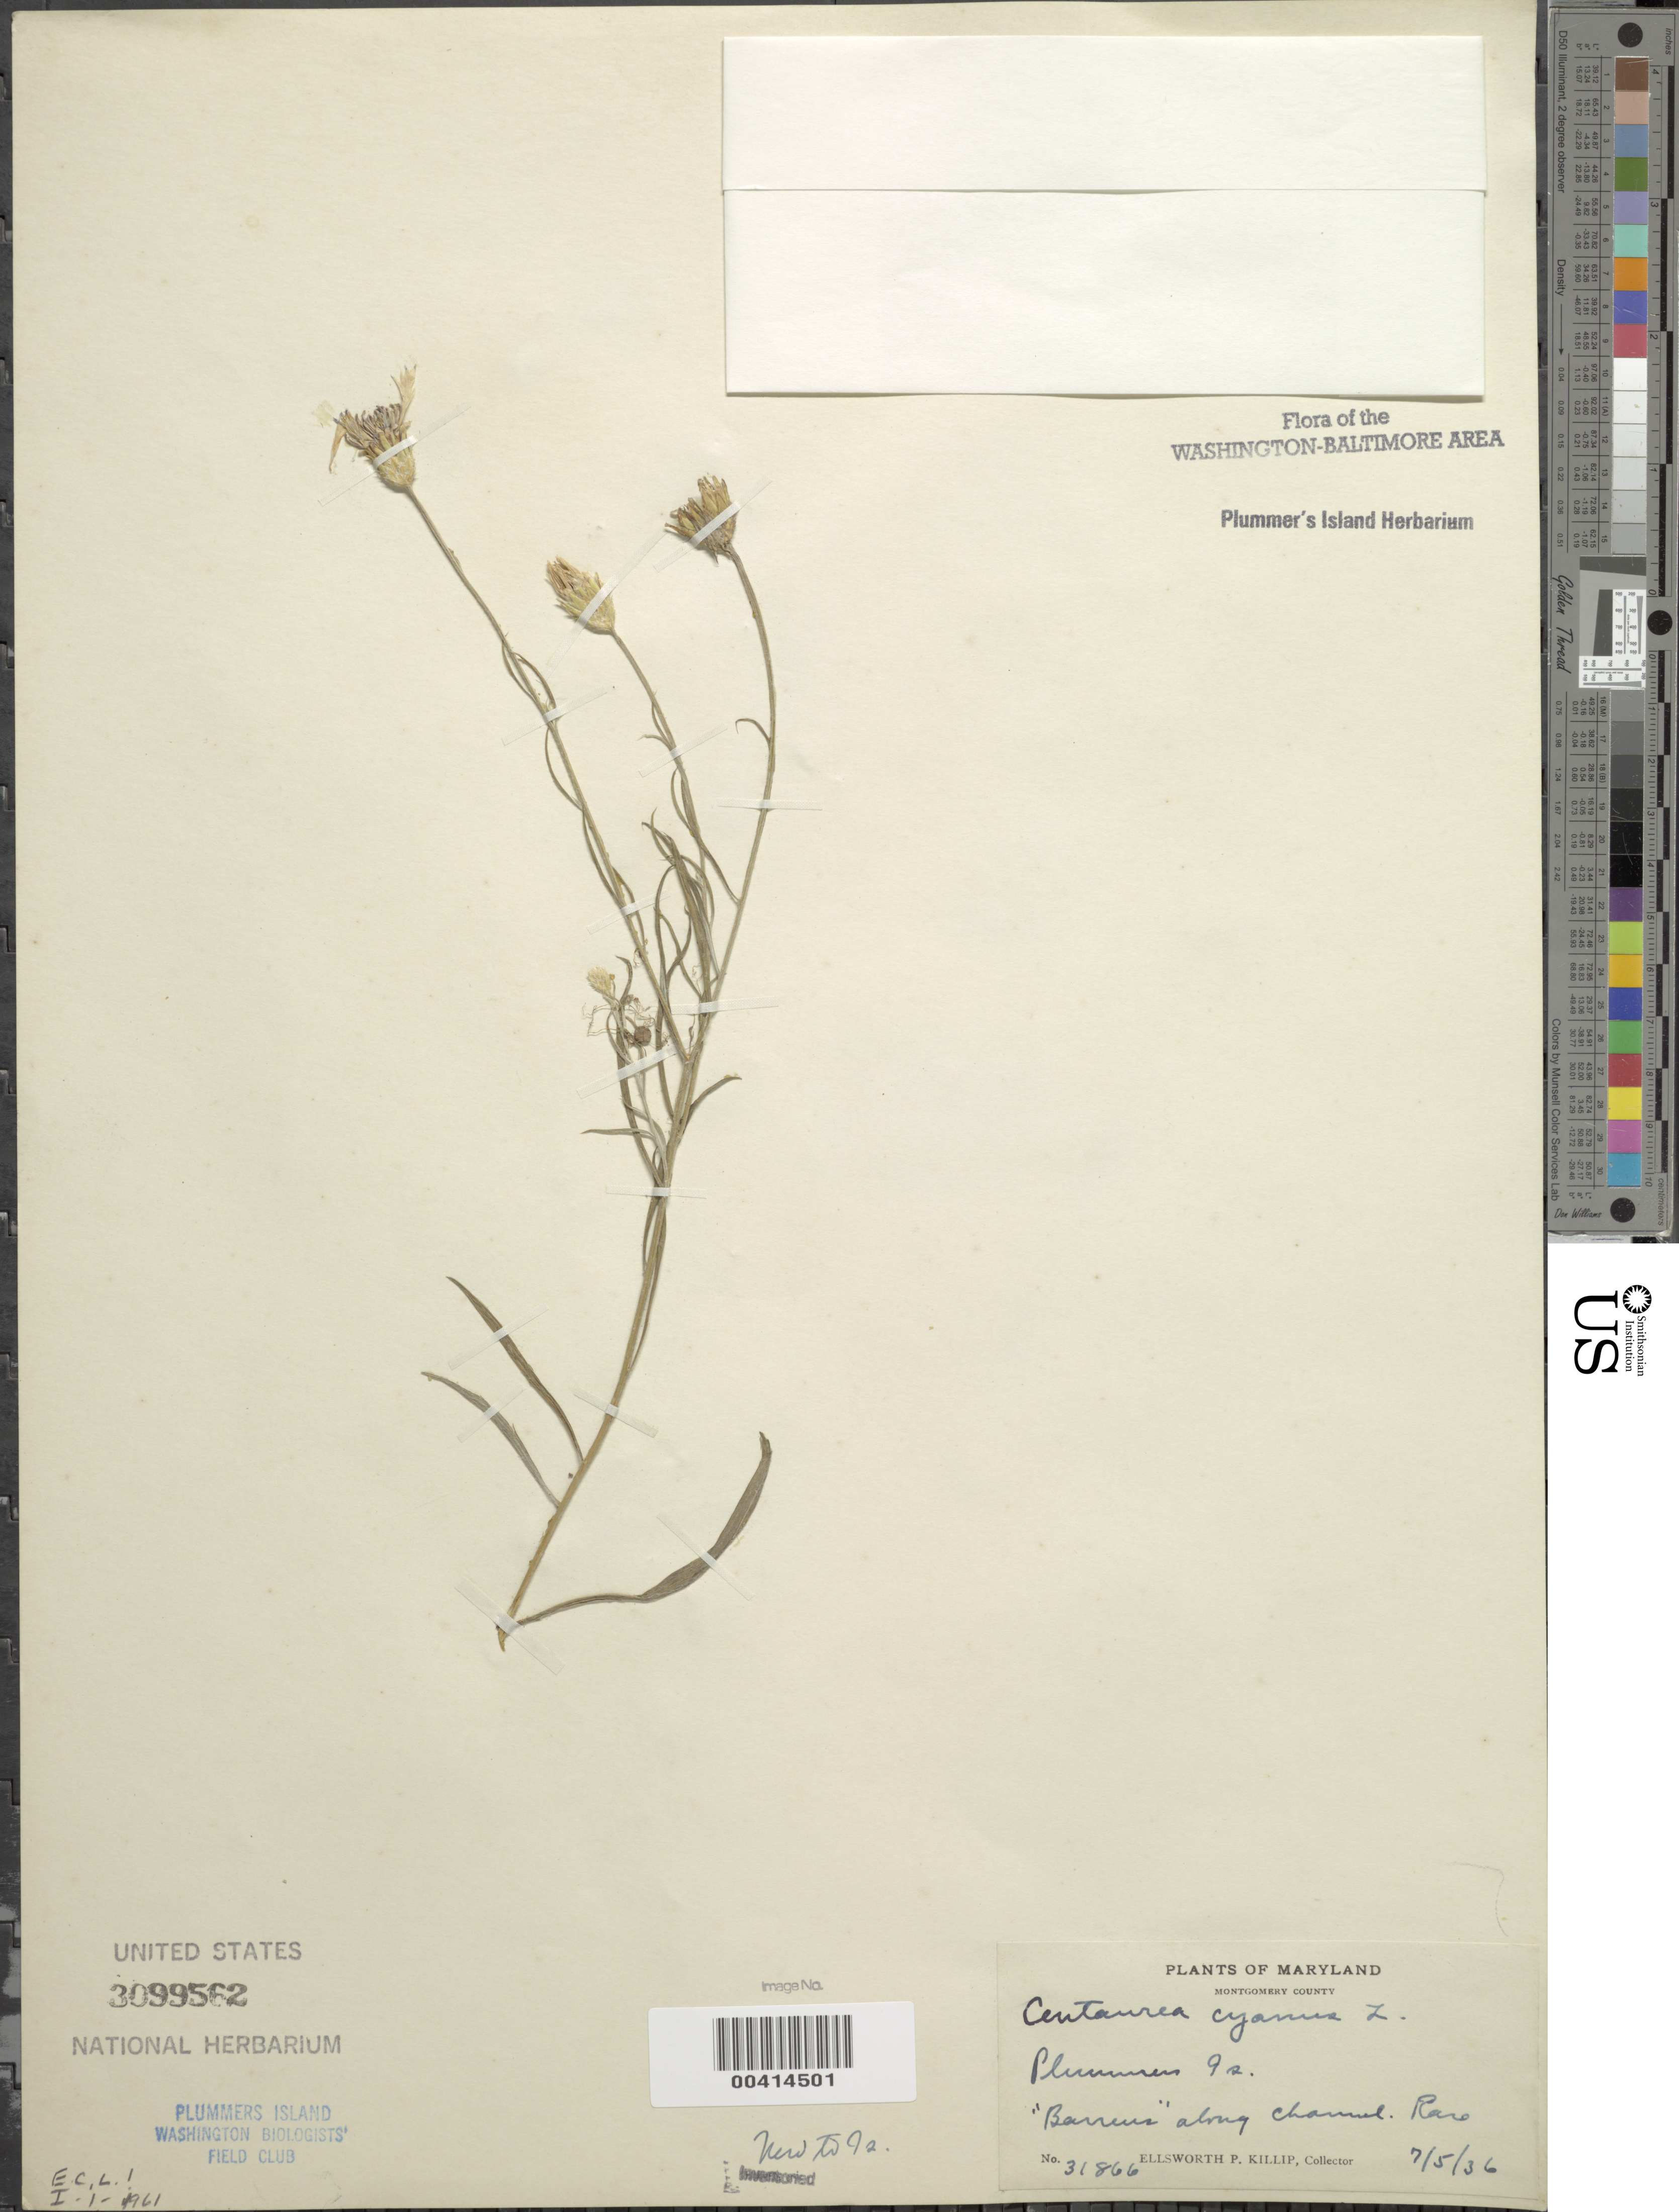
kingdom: Plantae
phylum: Tracheophyta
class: Magnoliopsida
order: Asterales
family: Asteraceae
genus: Centaurea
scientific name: Centaurea cyanus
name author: L.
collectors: E. P. Killip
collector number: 31866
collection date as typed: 05 Jul 1936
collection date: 1936-07-05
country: United States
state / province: Maryland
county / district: Montgomery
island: Plummers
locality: Plummer's Island; "barrens" along channel C. & O. Canal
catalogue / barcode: US 3099562